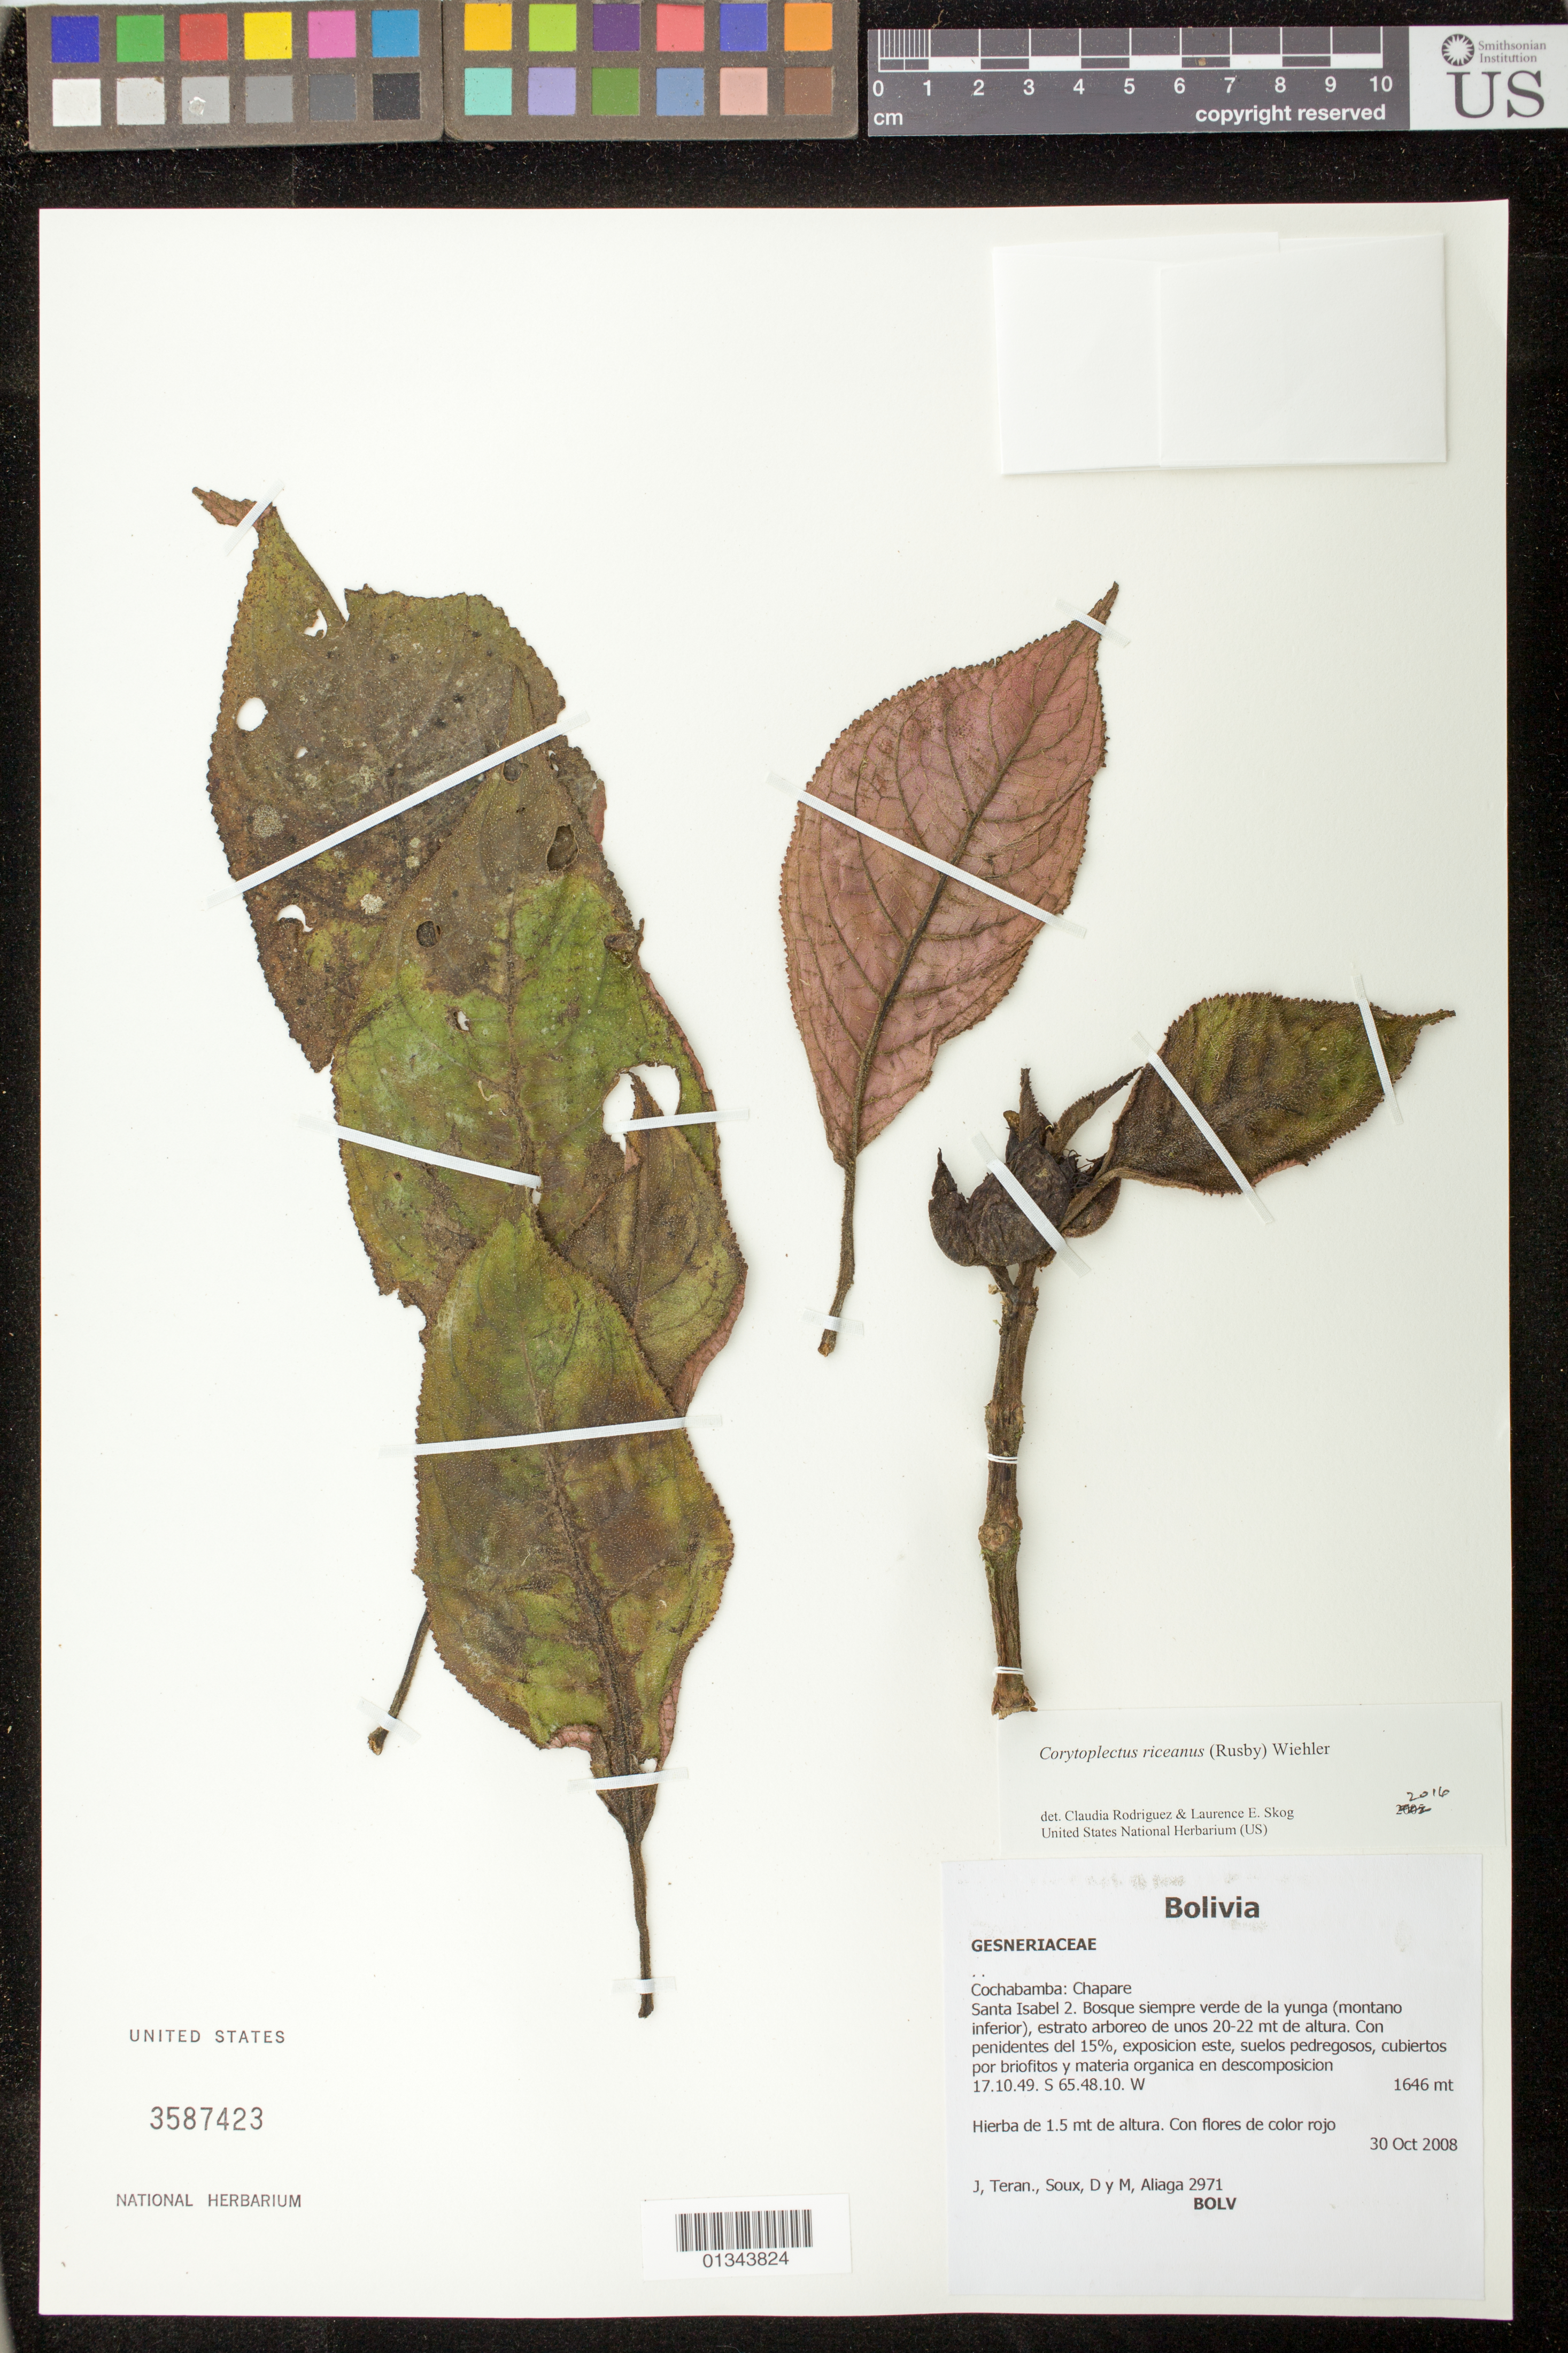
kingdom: Plantae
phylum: Tracheophyta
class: Magnoliopsida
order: Lamiales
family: Gesneriaceae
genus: Corytoplectus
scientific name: Corytoplectus riceanus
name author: (Rusby) Wiehler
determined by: Skog, Laurence E.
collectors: J. Teran, D. Soux & M. Aliaga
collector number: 2971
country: Bolivia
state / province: Cochabamba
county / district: Chaparé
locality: Santa Isabel 2.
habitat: Bosque siempre verde de la yunga (montano inferior), estrato arboreo de unos 20-22 mt de altura. Con penidentes del 15%, exposicion este, suelos pedregosos, cubiertos por briofitos y materia organica en descomposicion.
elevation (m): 1646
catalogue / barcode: US 3587423